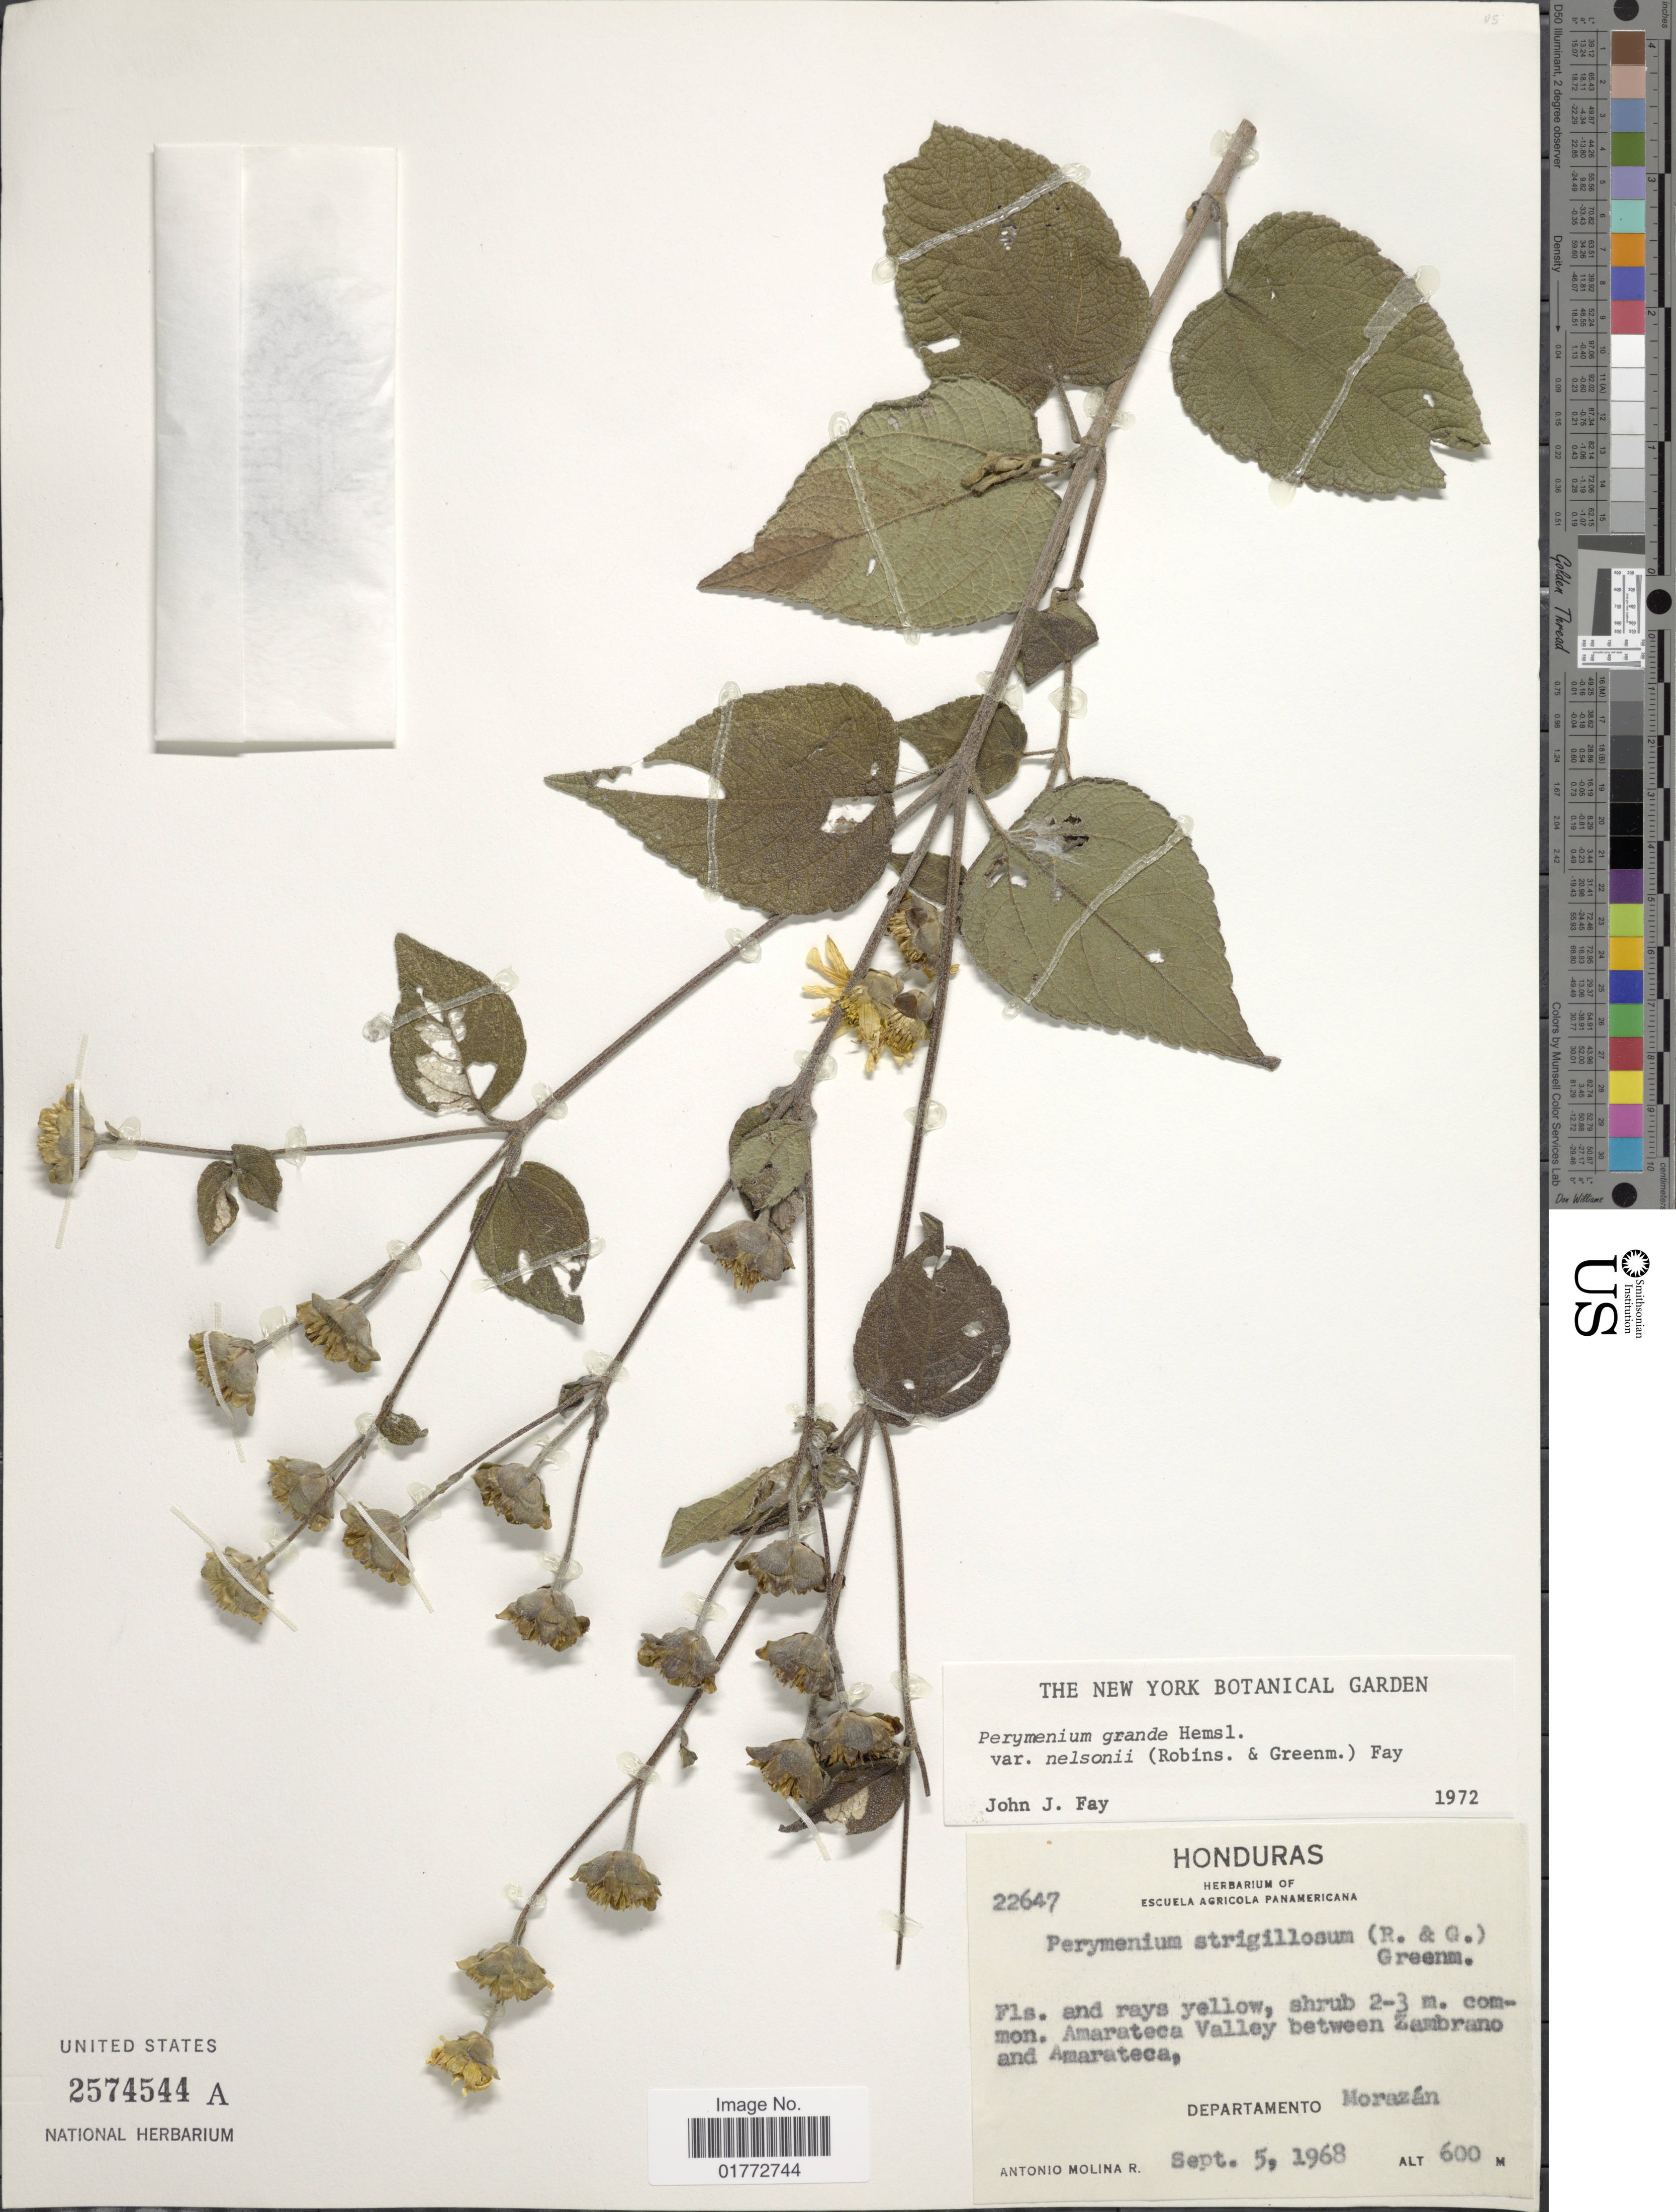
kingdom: Plantae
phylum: Tracheophyta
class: Magnoliopsida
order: Asterales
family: Asteraceae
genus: Perymenium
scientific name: Perymenium grande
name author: Hemsl.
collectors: A. Molina R.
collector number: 22647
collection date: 1968-09-05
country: Honduras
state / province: Fco. Morazán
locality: Amarateca Valley between Zambrano and Amarateca, Departamento Morazan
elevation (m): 600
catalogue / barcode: US 2574544A